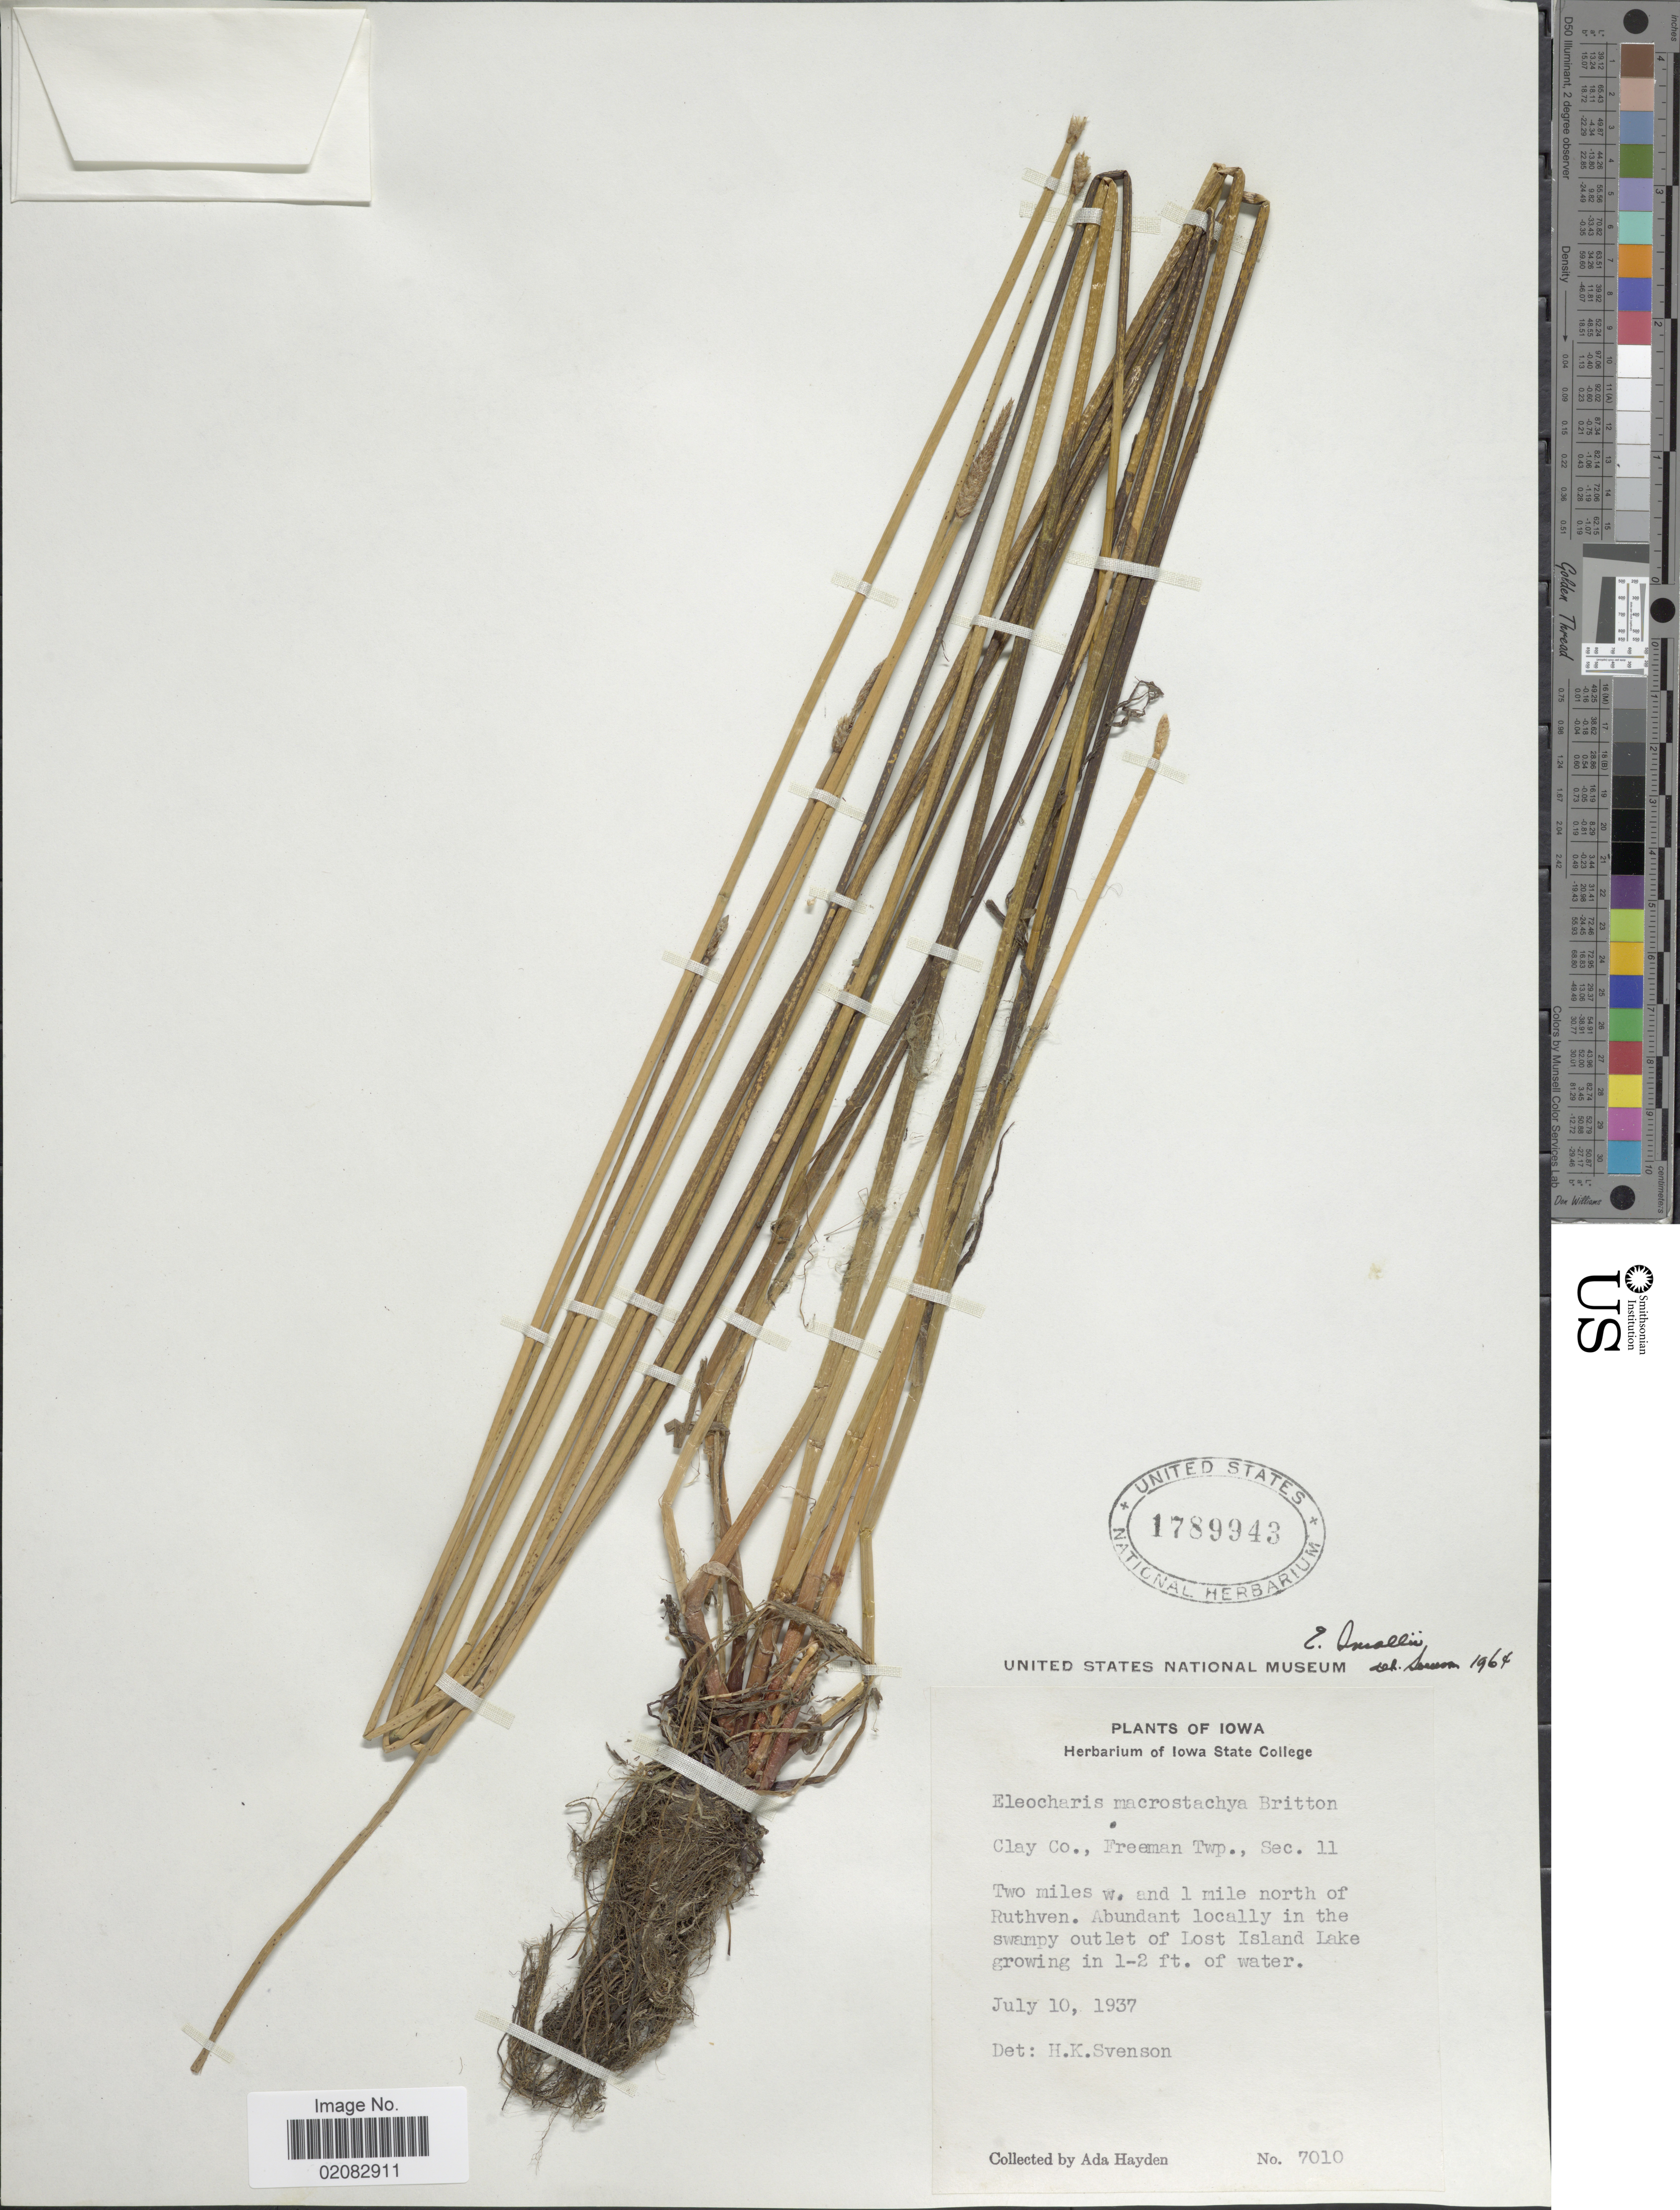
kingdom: Plantae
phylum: Tracheophyta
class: Liliopsida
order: Poales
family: Cyperaceae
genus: Eleocharis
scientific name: Eleocharis macrostachya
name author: Britton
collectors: Ada Hayden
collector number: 7010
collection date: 1937-07-10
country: United States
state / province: Iowa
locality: Two miles w and 1 mile north of Ruthven. Abundant locally in the swampy outlet of Lost Island Lake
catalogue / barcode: US 1789943